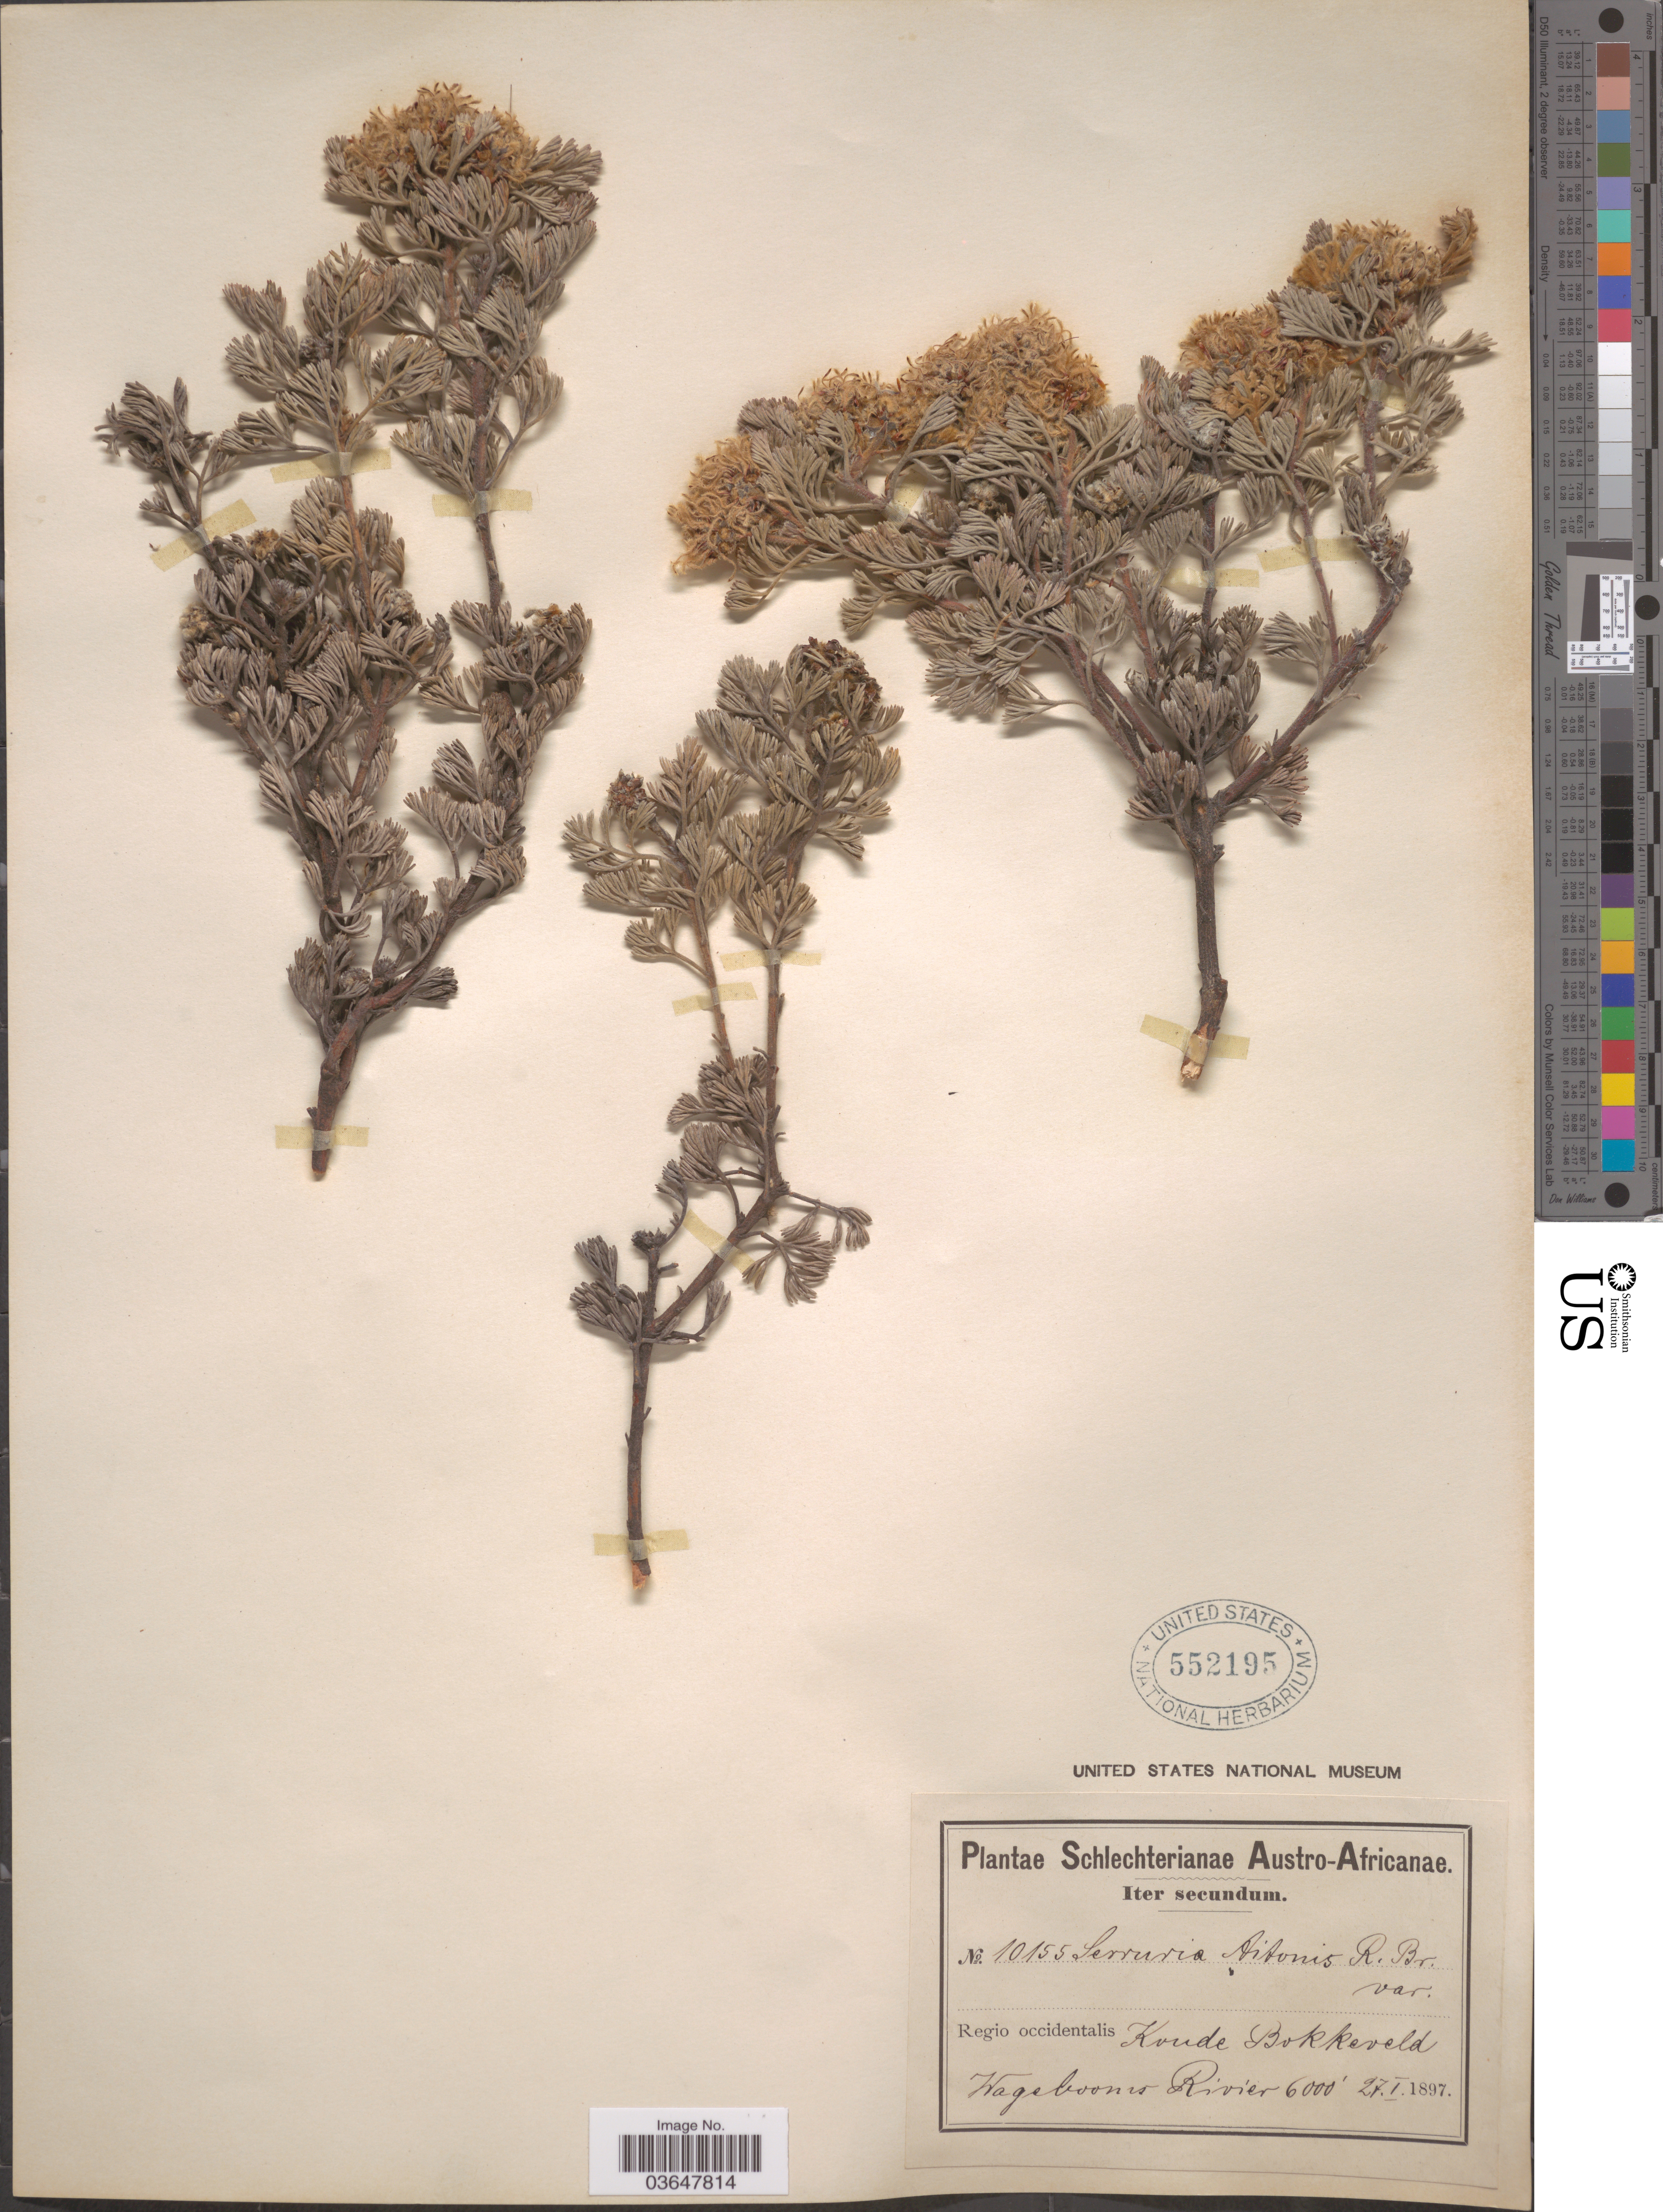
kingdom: Plantae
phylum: Tracheophyta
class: Magnoliopsida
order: Proteales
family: Proteaceae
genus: Serruria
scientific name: Serruria aitonii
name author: R. Br.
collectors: Schlechter, --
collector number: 10155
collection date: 1897-01-27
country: South Africa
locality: Austro- Africanae. Regio occidentales Koude Bokkeveld Wagebooms River.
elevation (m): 1829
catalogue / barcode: US 552195